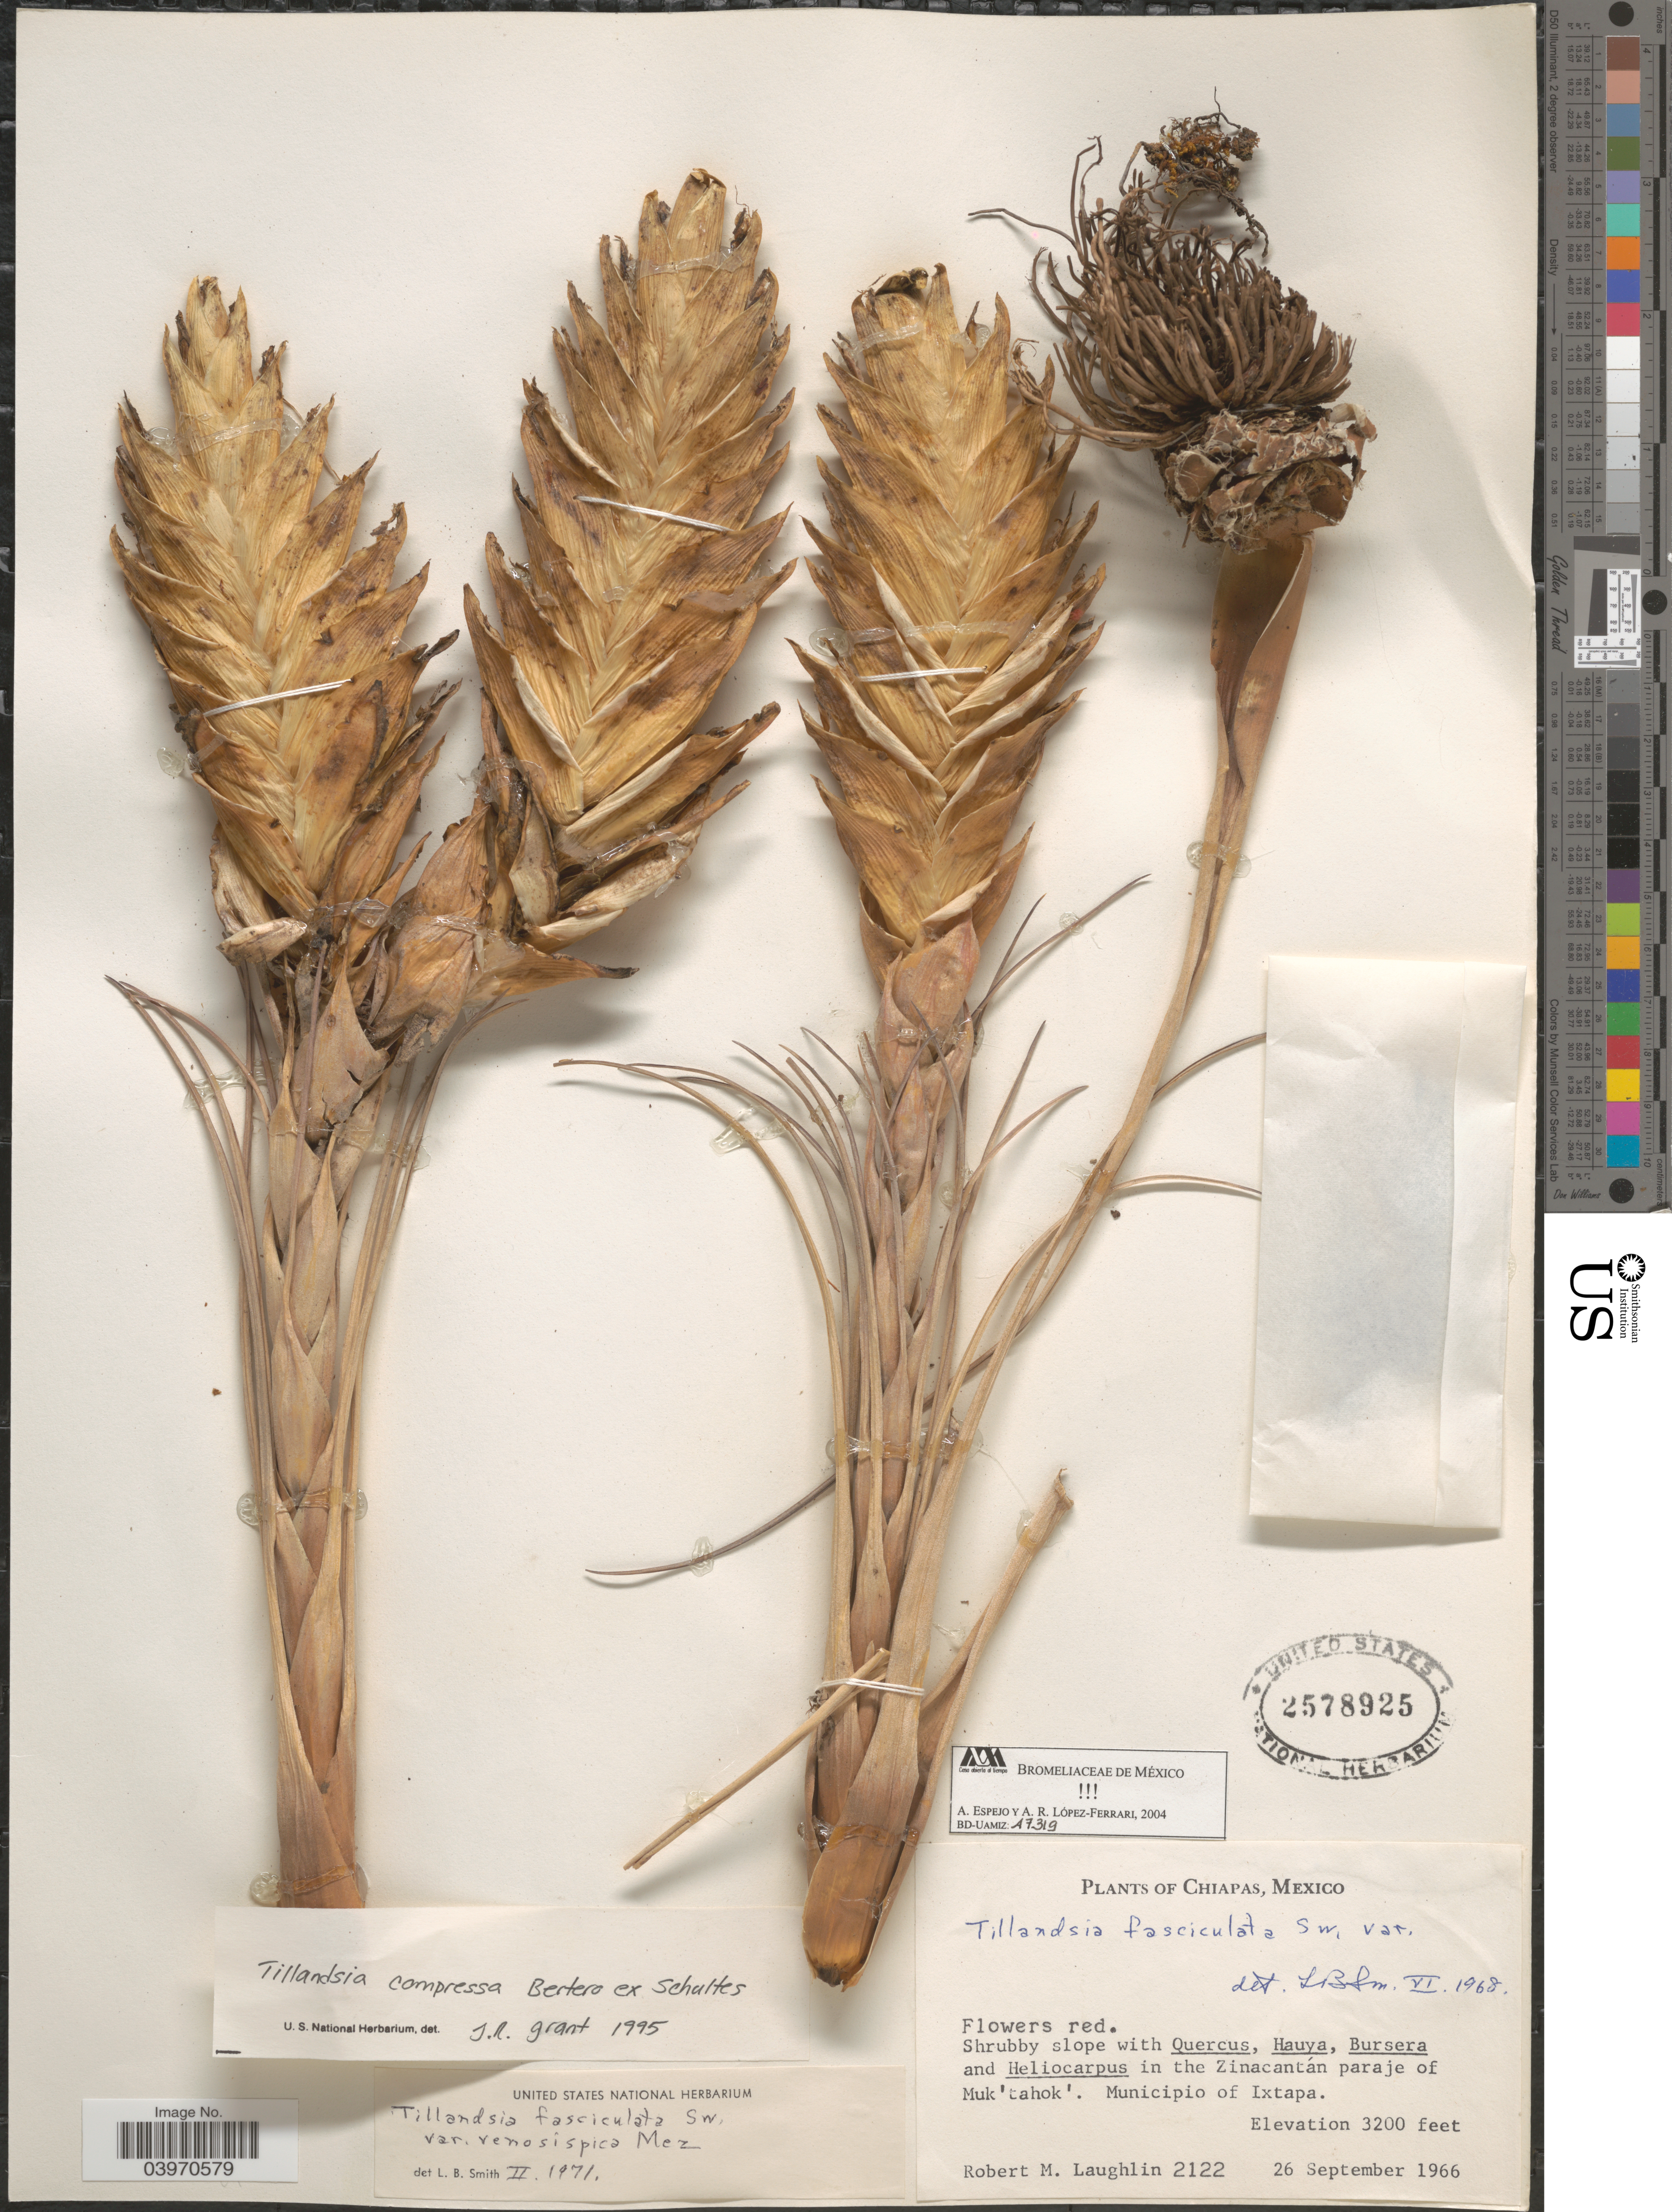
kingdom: Plantae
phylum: Tracheophyta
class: Liliopsida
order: Poales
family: Bromeliaceae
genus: Tillandsia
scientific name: Tillandsia compressa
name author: Bertero ex Schult. & Schult. f.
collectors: R. M. Laughlin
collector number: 2122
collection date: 1966-09-26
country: Mexico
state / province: Chiapas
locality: In the Zinacantán paraje of Muk'tahok'. Municipio of Ixtapa.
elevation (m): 975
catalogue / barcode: US 2578925